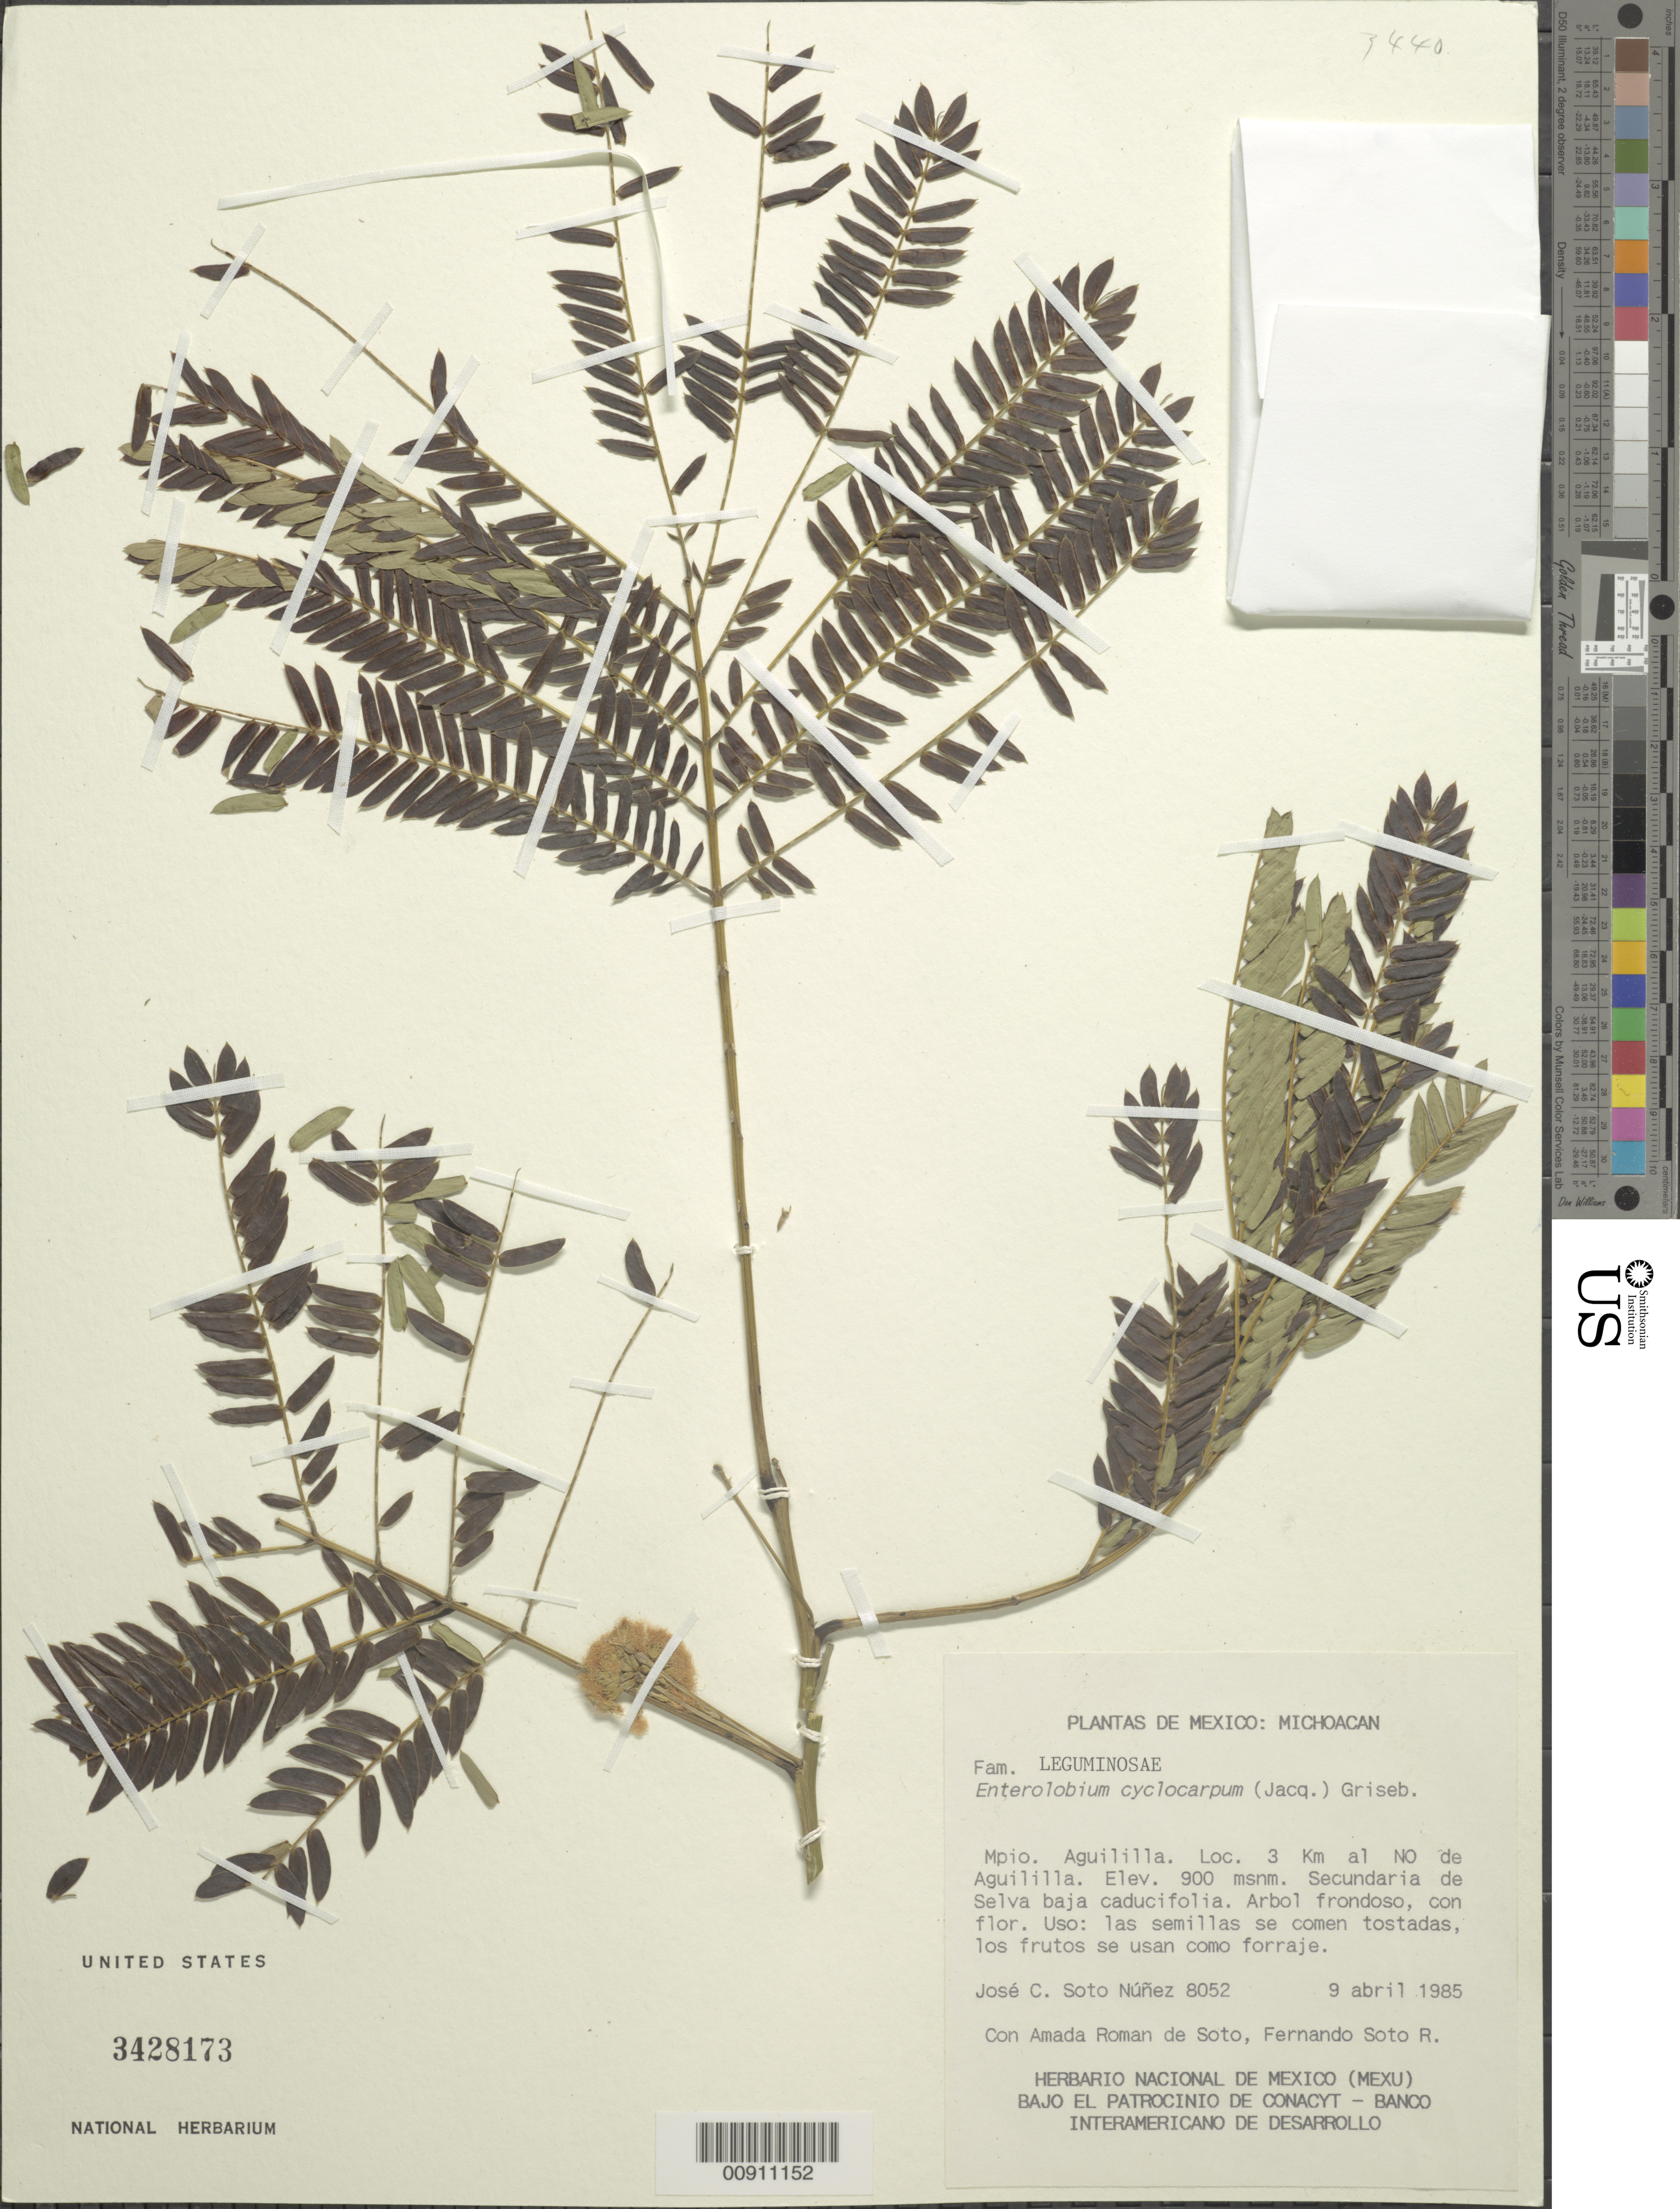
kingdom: Plantae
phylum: Tracheophyta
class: Magnoliopsida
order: Fabales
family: Fabaceae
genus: Enterolobium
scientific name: Enterolobium cyclocarpum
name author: (Jacq.) Griseb.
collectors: J. C. Soto Núñez, Roman de Soto, A. & F. Soto R.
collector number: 8052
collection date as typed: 09 Apr 1985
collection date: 1985-04-09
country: Mexico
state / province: Michoacán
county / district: Aguililla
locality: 3 km. al NO de Aguililla.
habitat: Secundaria de Selva baja caducifolia.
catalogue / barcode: US 3428173